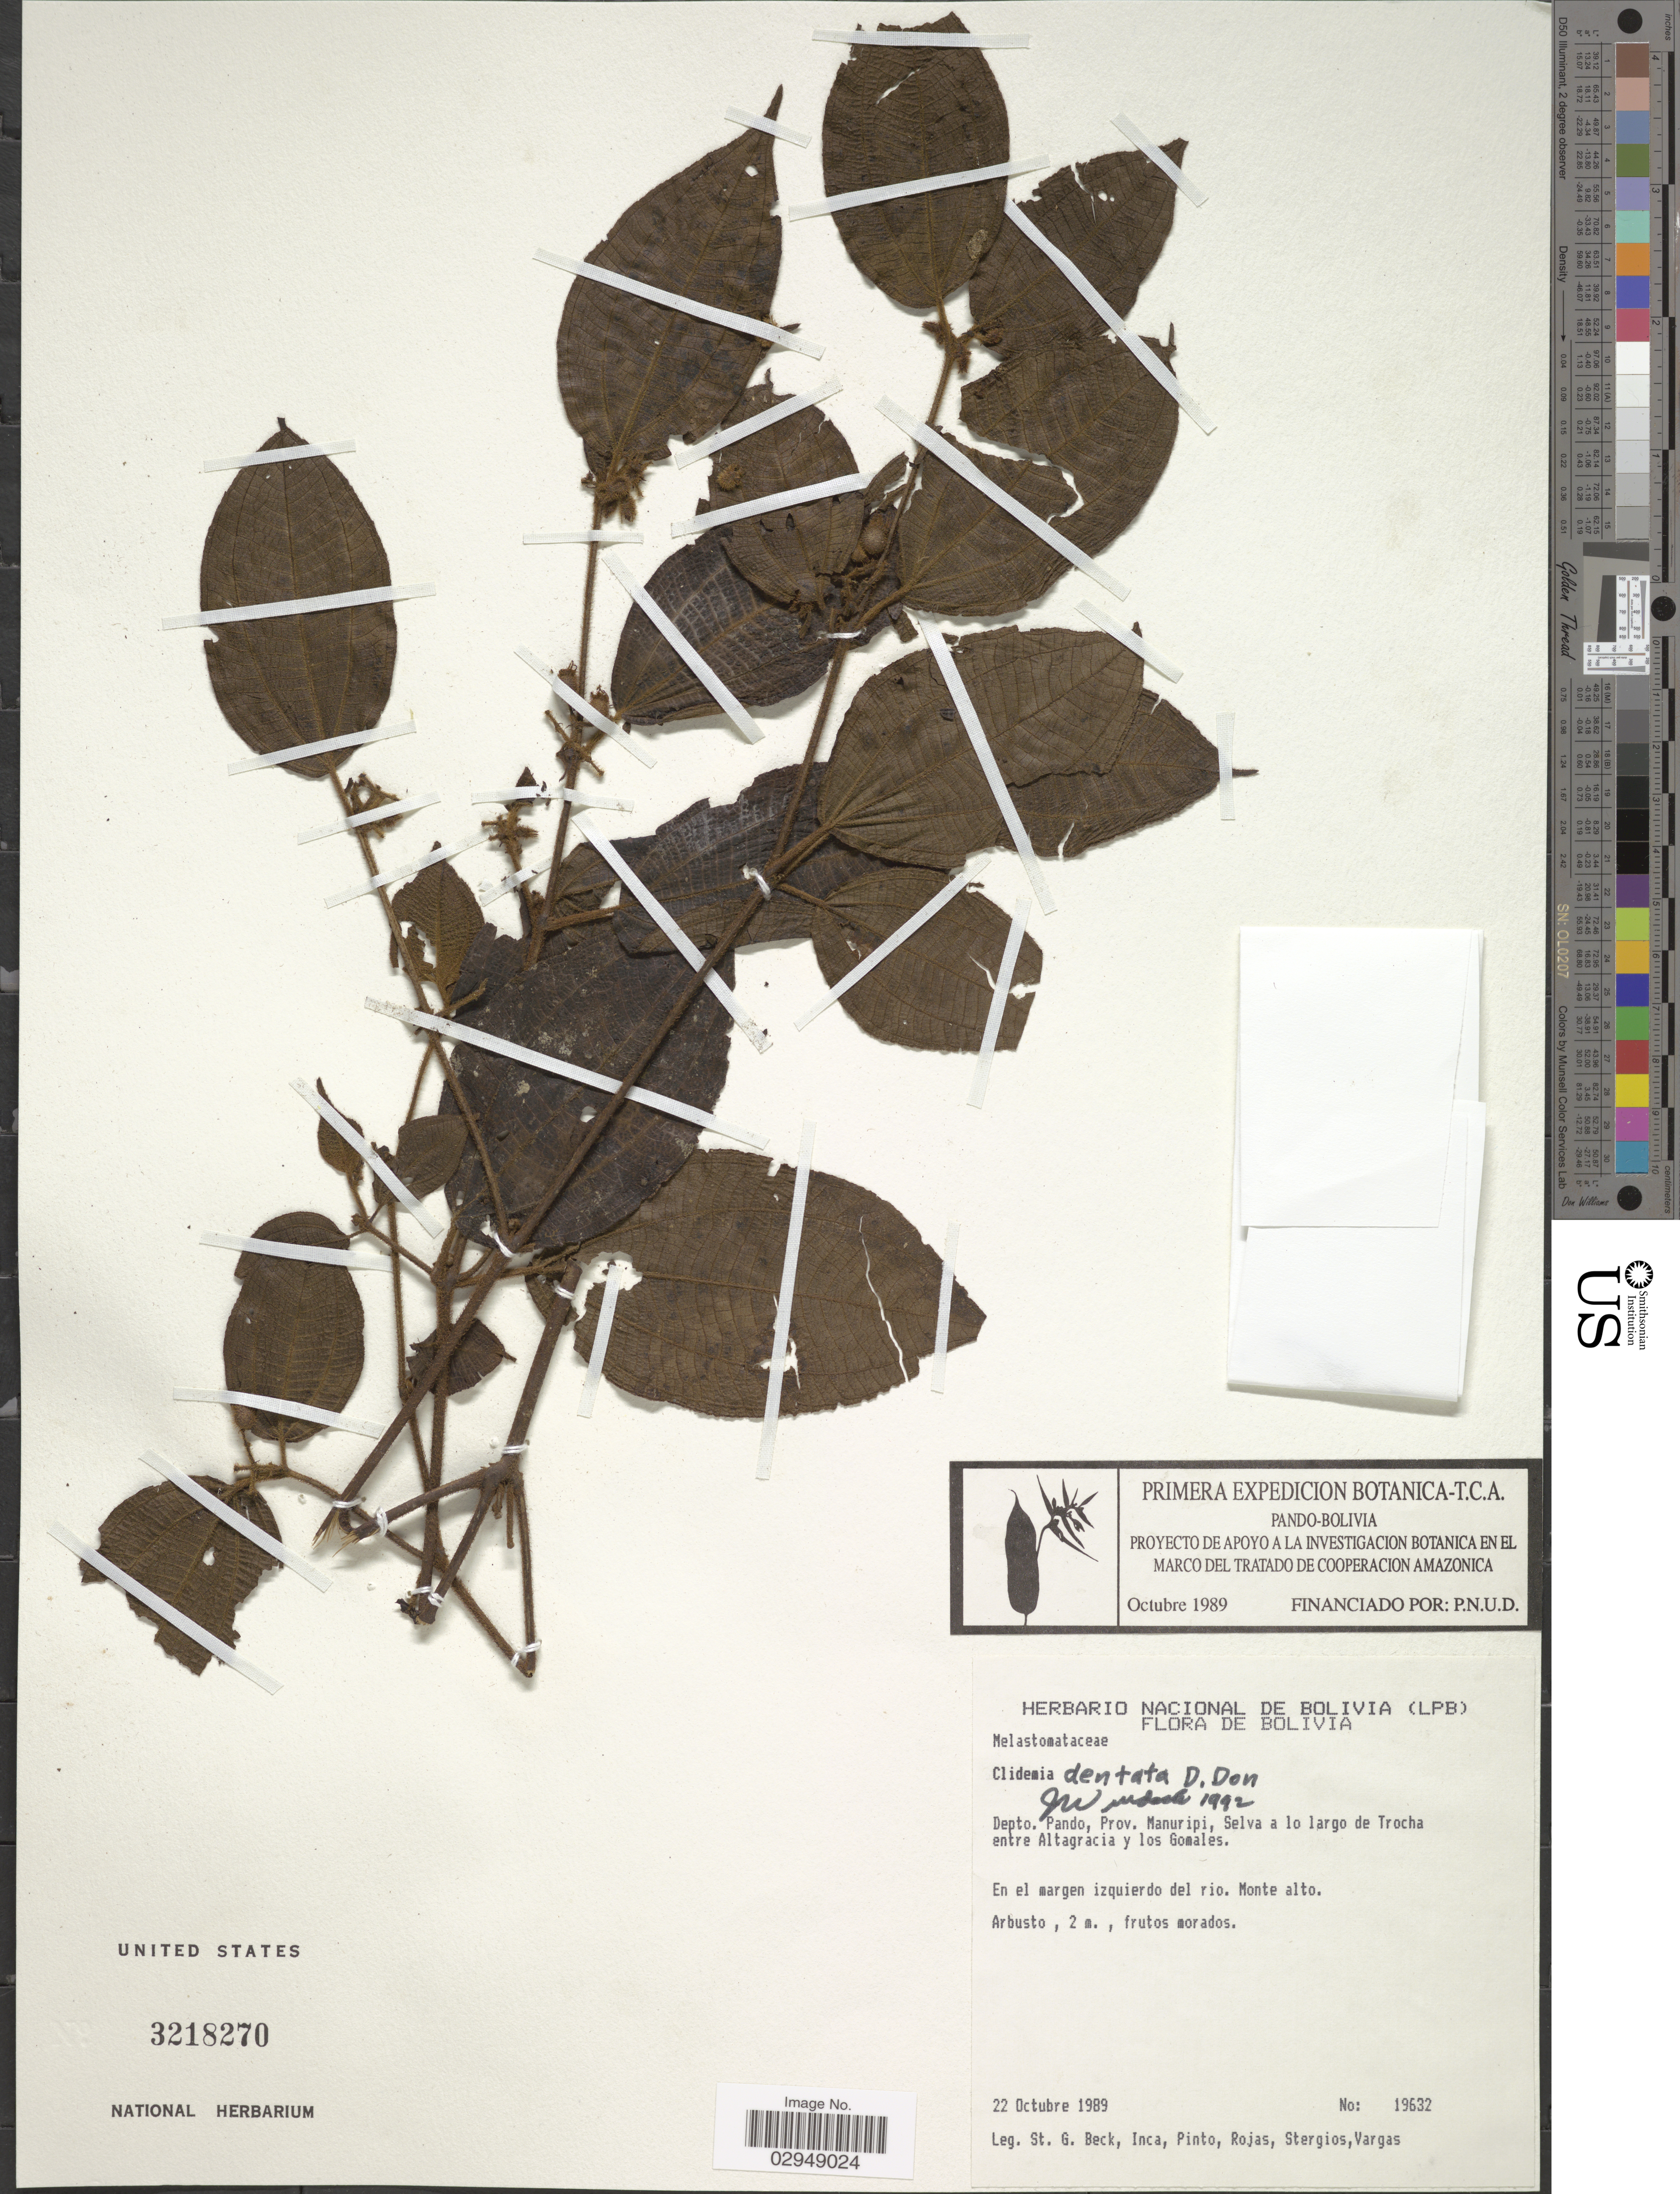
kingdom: Plantae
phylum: Tracheophyta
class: Magnoliopsida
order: Myrtales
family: Melastomataceae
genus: Clidemia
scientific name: Clidemia dentata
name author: D. Don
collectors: S. G. Beck, -. Inca, Pinto, --, Rojas, -- & et al.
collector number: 19632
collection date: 1989-10-22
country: Bolivia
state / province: Pando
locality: Depto. Pando, Prov. Manuripi, Selva a lo largo de Trocha entre Altagracia y los Gomales.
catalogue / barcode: US 3218270